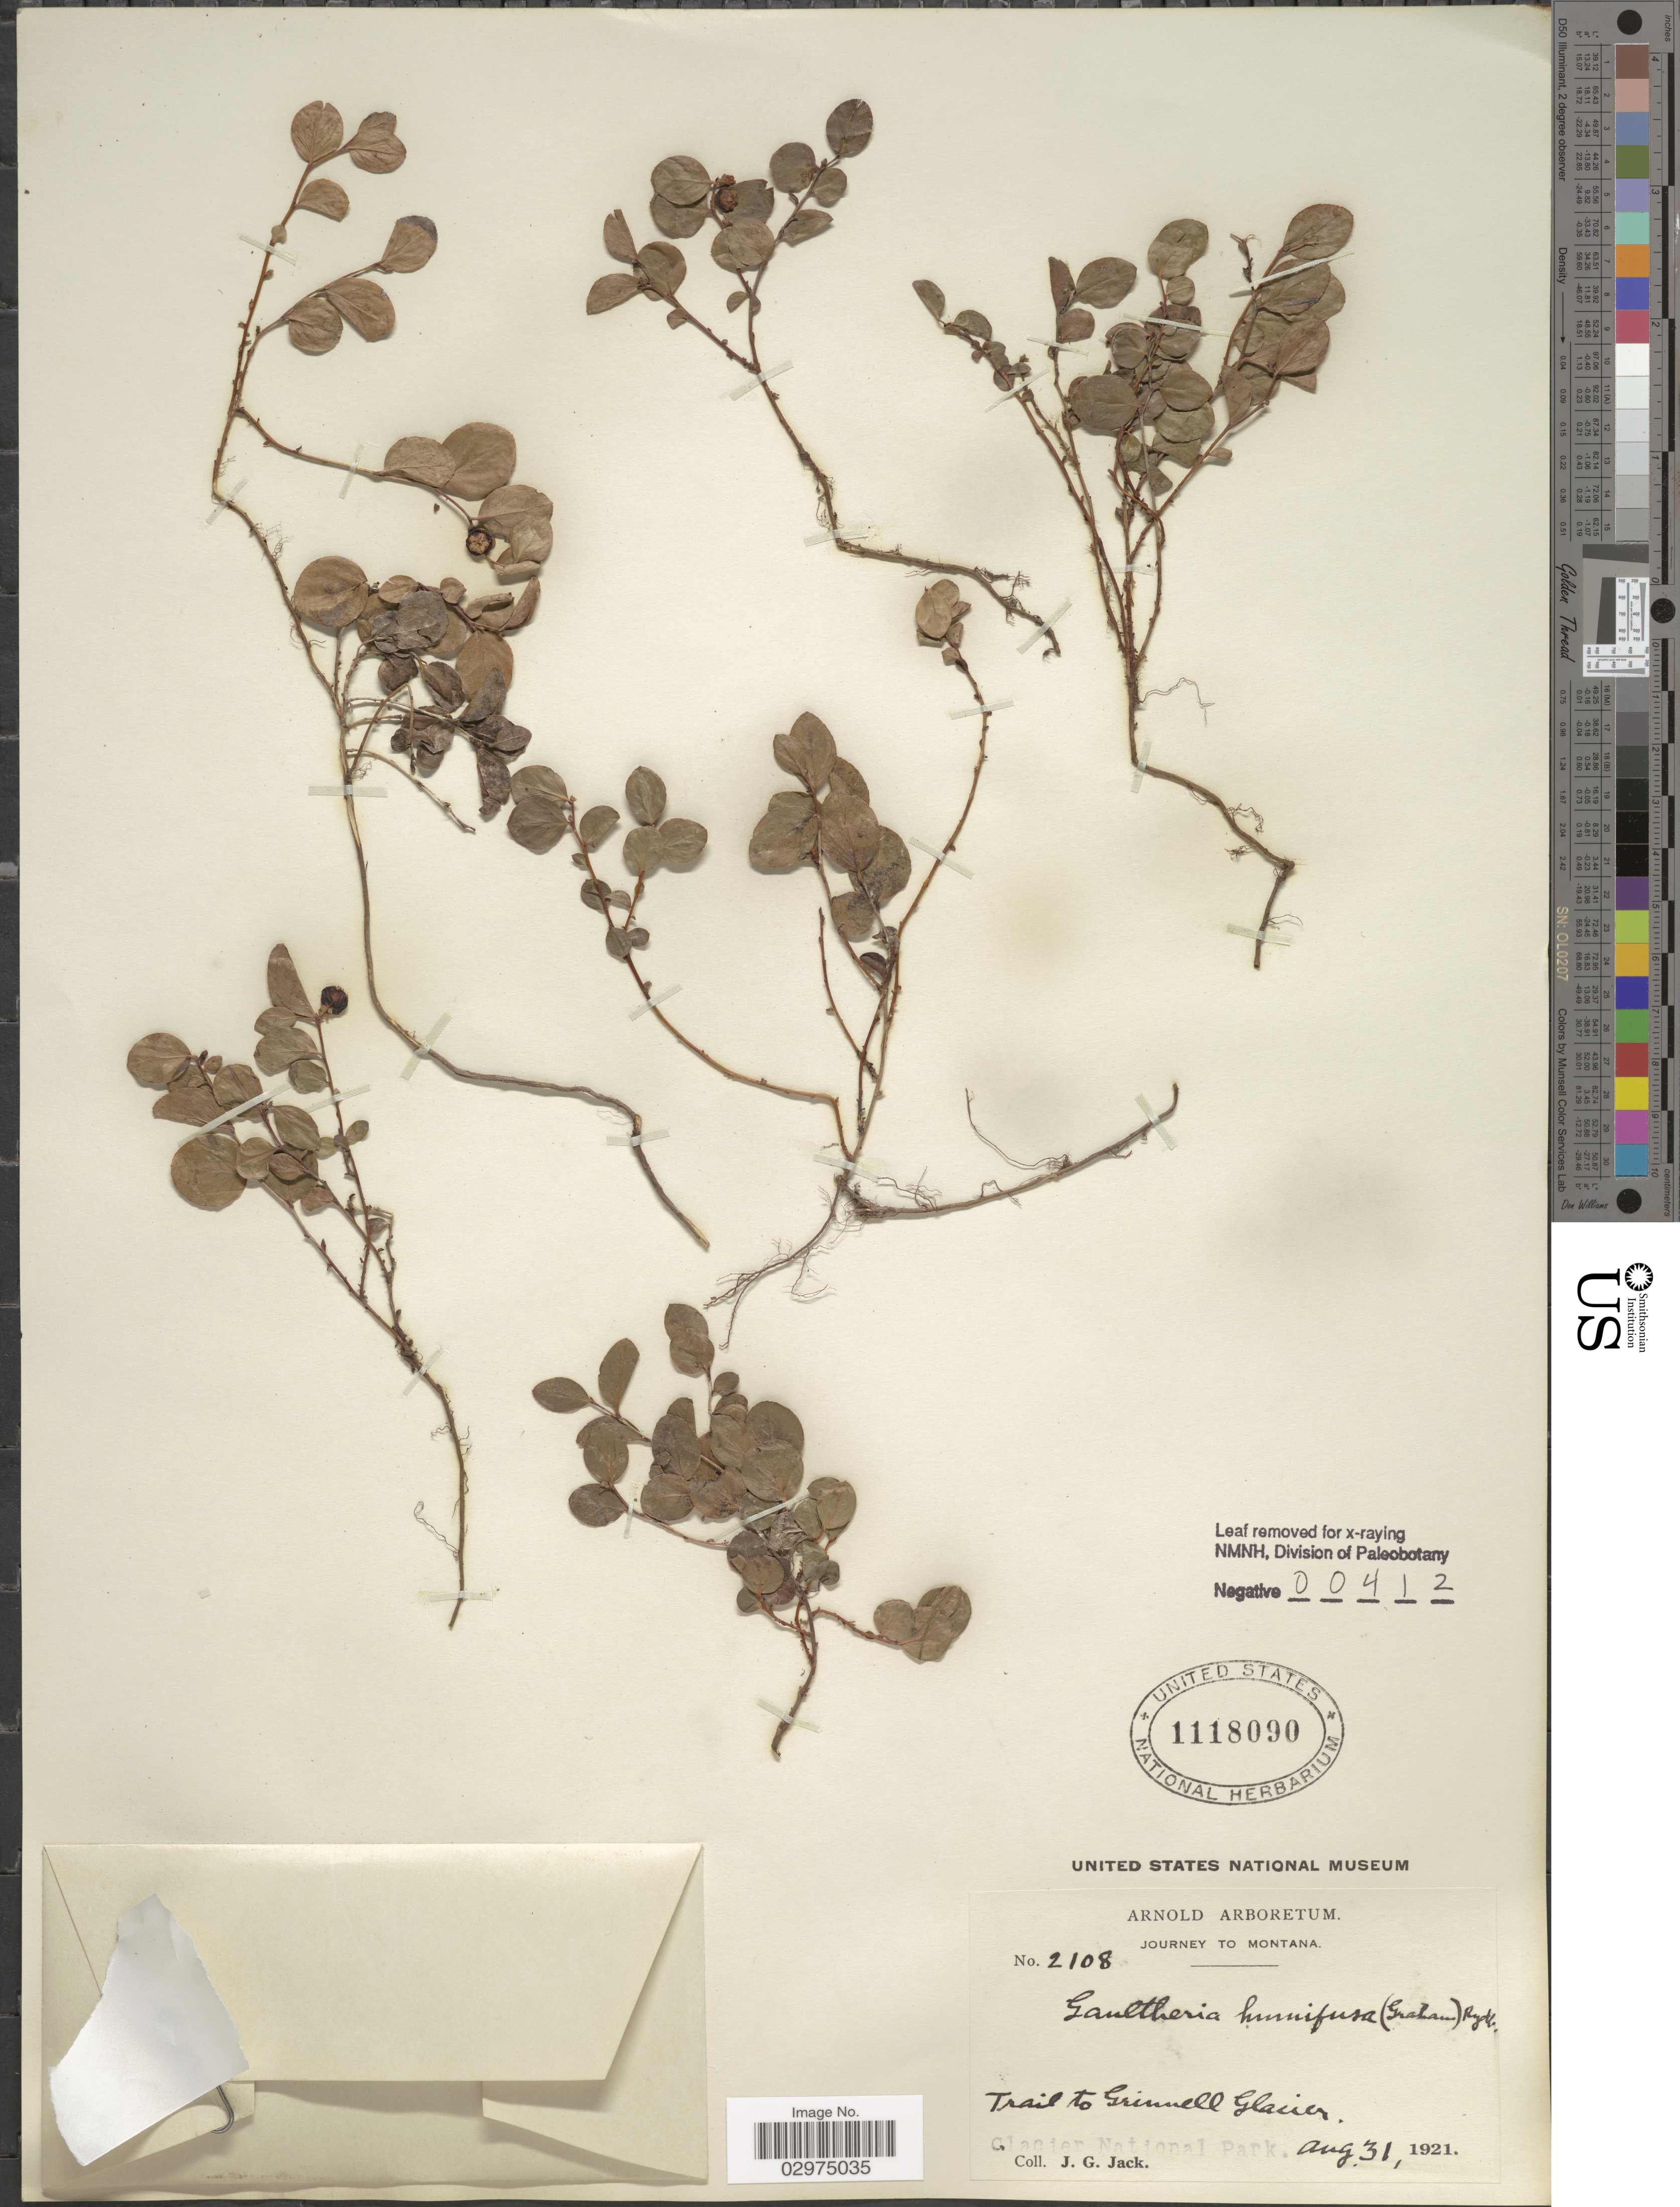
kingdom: Plantae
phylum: Tracheophyta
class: Magnoliopsida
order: Ericales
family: Ericaceae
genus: Gaultheria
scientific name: Gaultheria humifusa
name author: (Graham) Rydb.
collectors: J. G. Jack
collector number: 2108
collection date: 1921-08-31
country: United States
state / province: Montana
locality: Trail to Grinnell Glacier. Glacier National Park.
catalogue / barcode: US 1118090